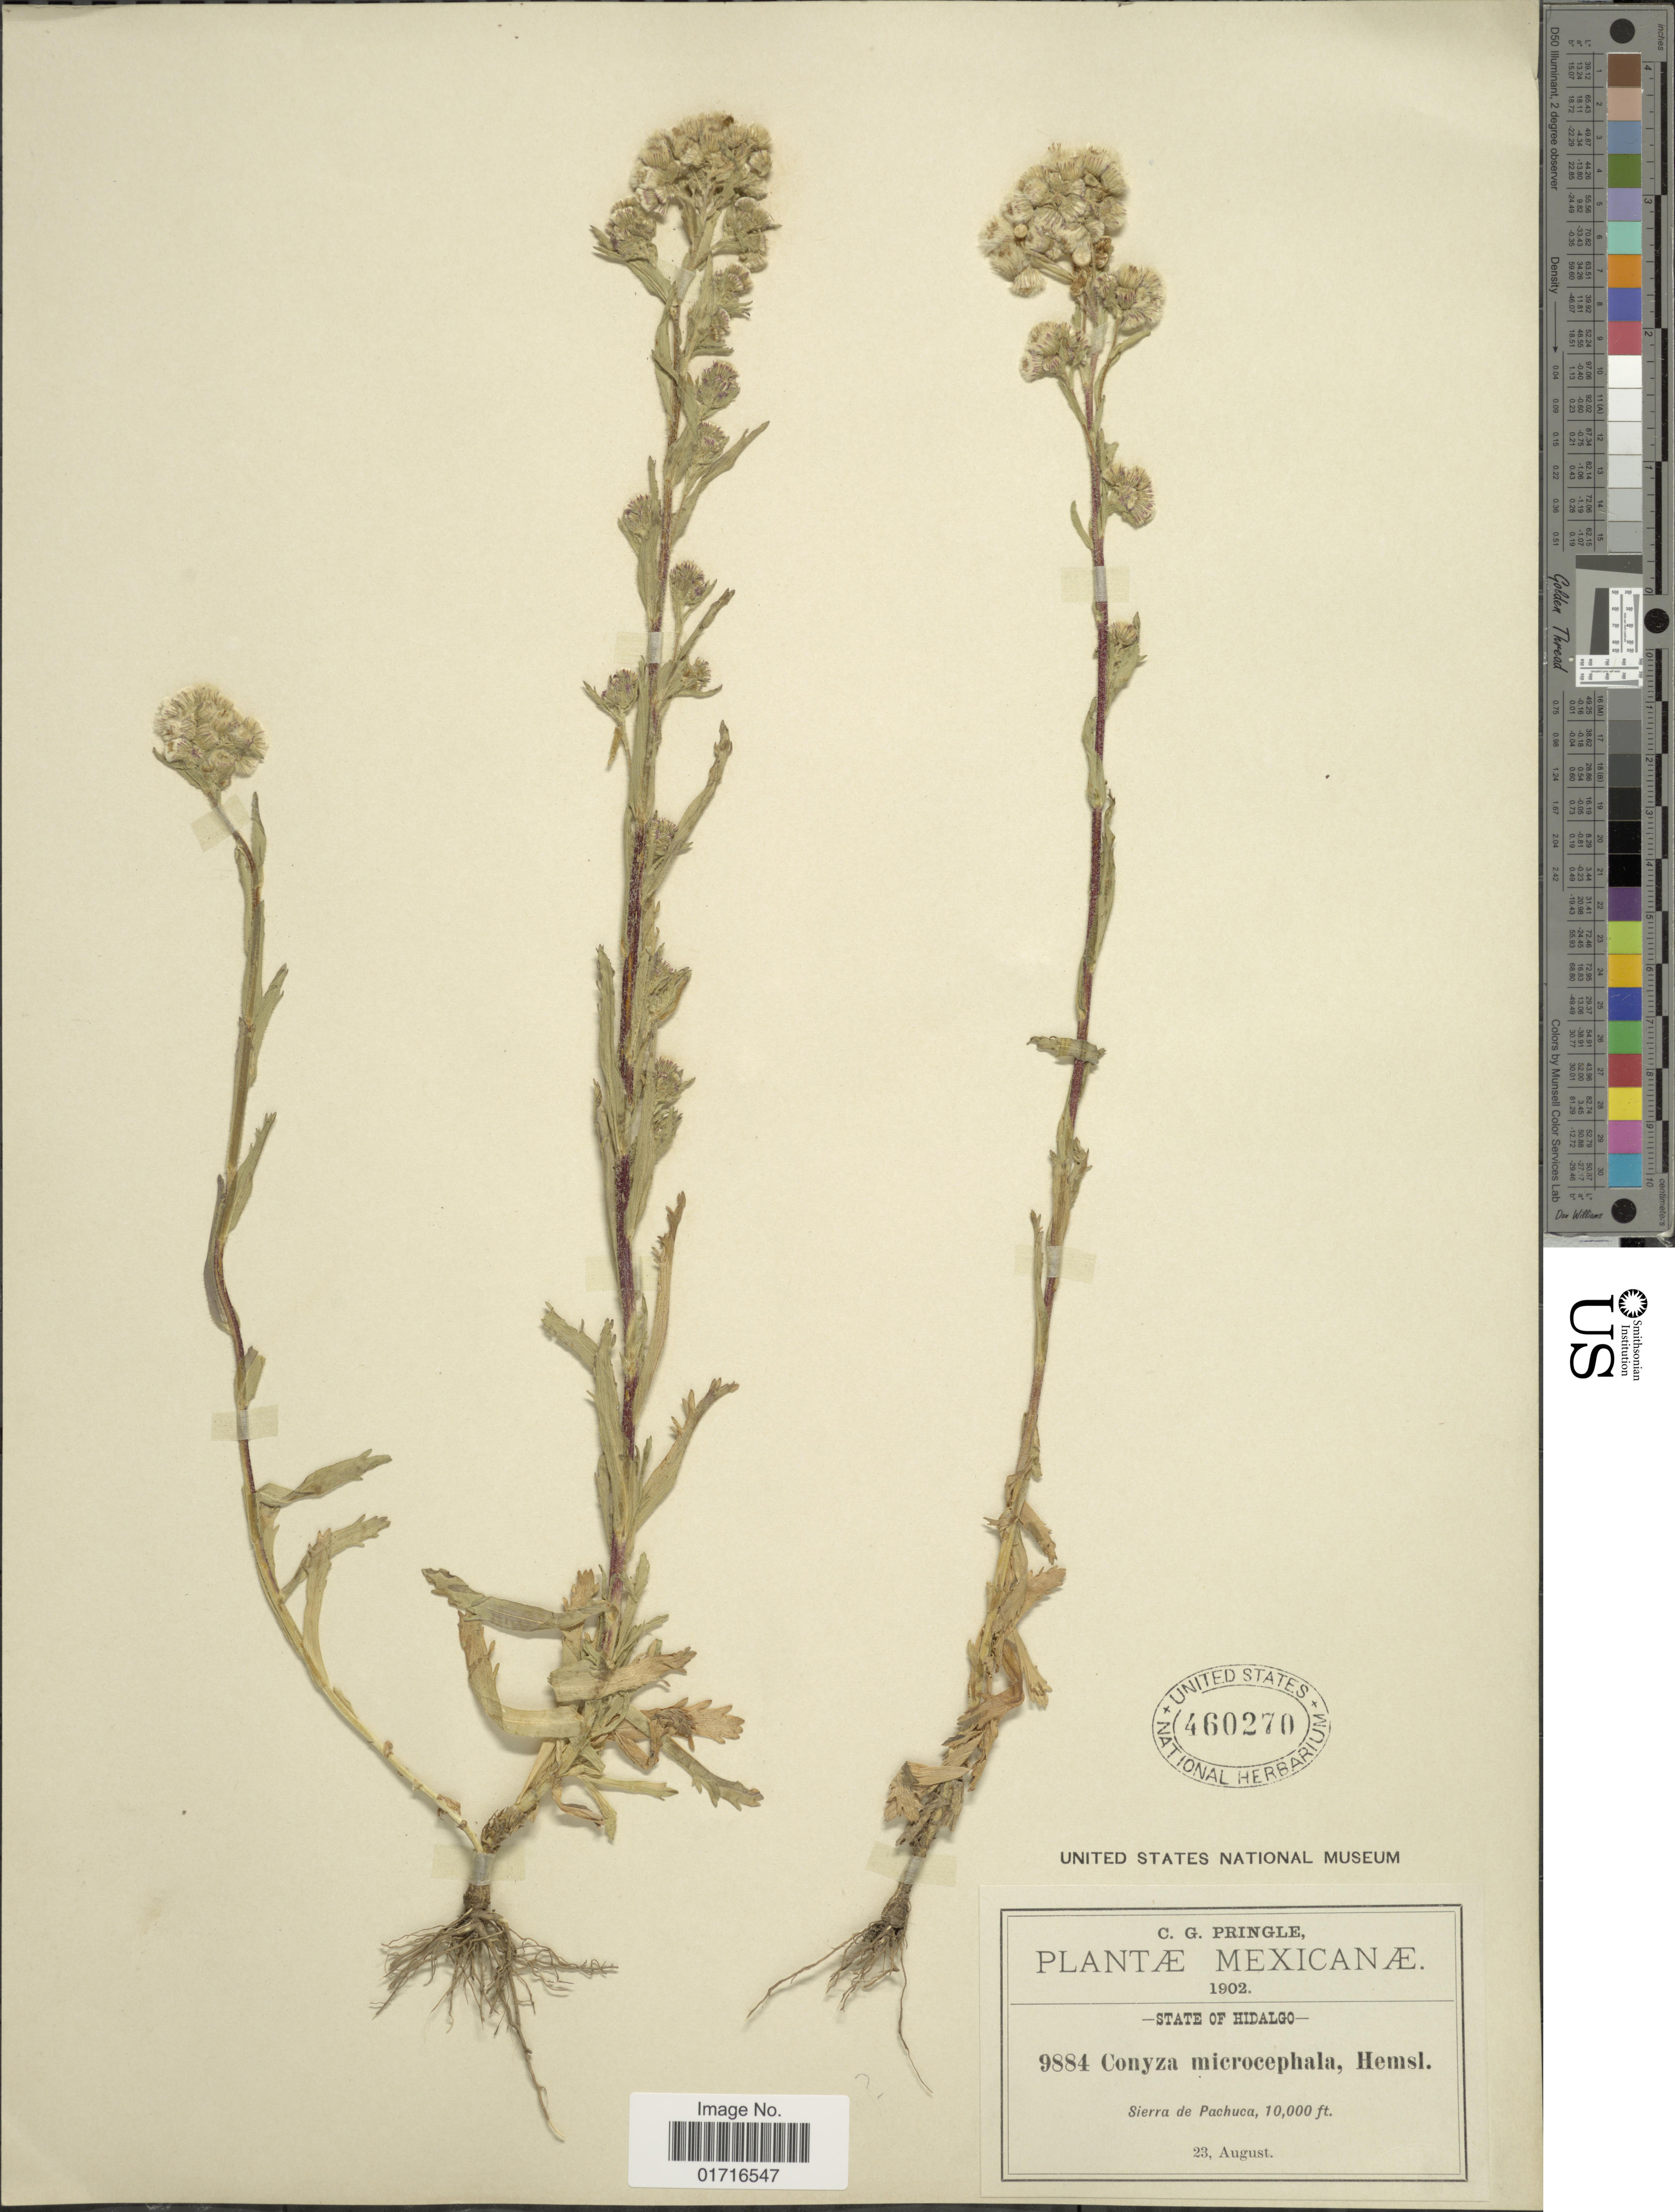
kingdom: Plantae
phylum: Tracheophyta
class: Magnoliopsida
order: Asterales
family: Asteraceae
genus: Conyza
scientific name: Conyza microcephala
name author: Hemsl.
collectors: C. G. Pringle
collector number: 9884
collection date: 1902-08-23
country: Mexico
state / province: Hidalgo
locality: Sierra de Pachuca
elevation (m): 3048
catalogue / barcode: US 460270